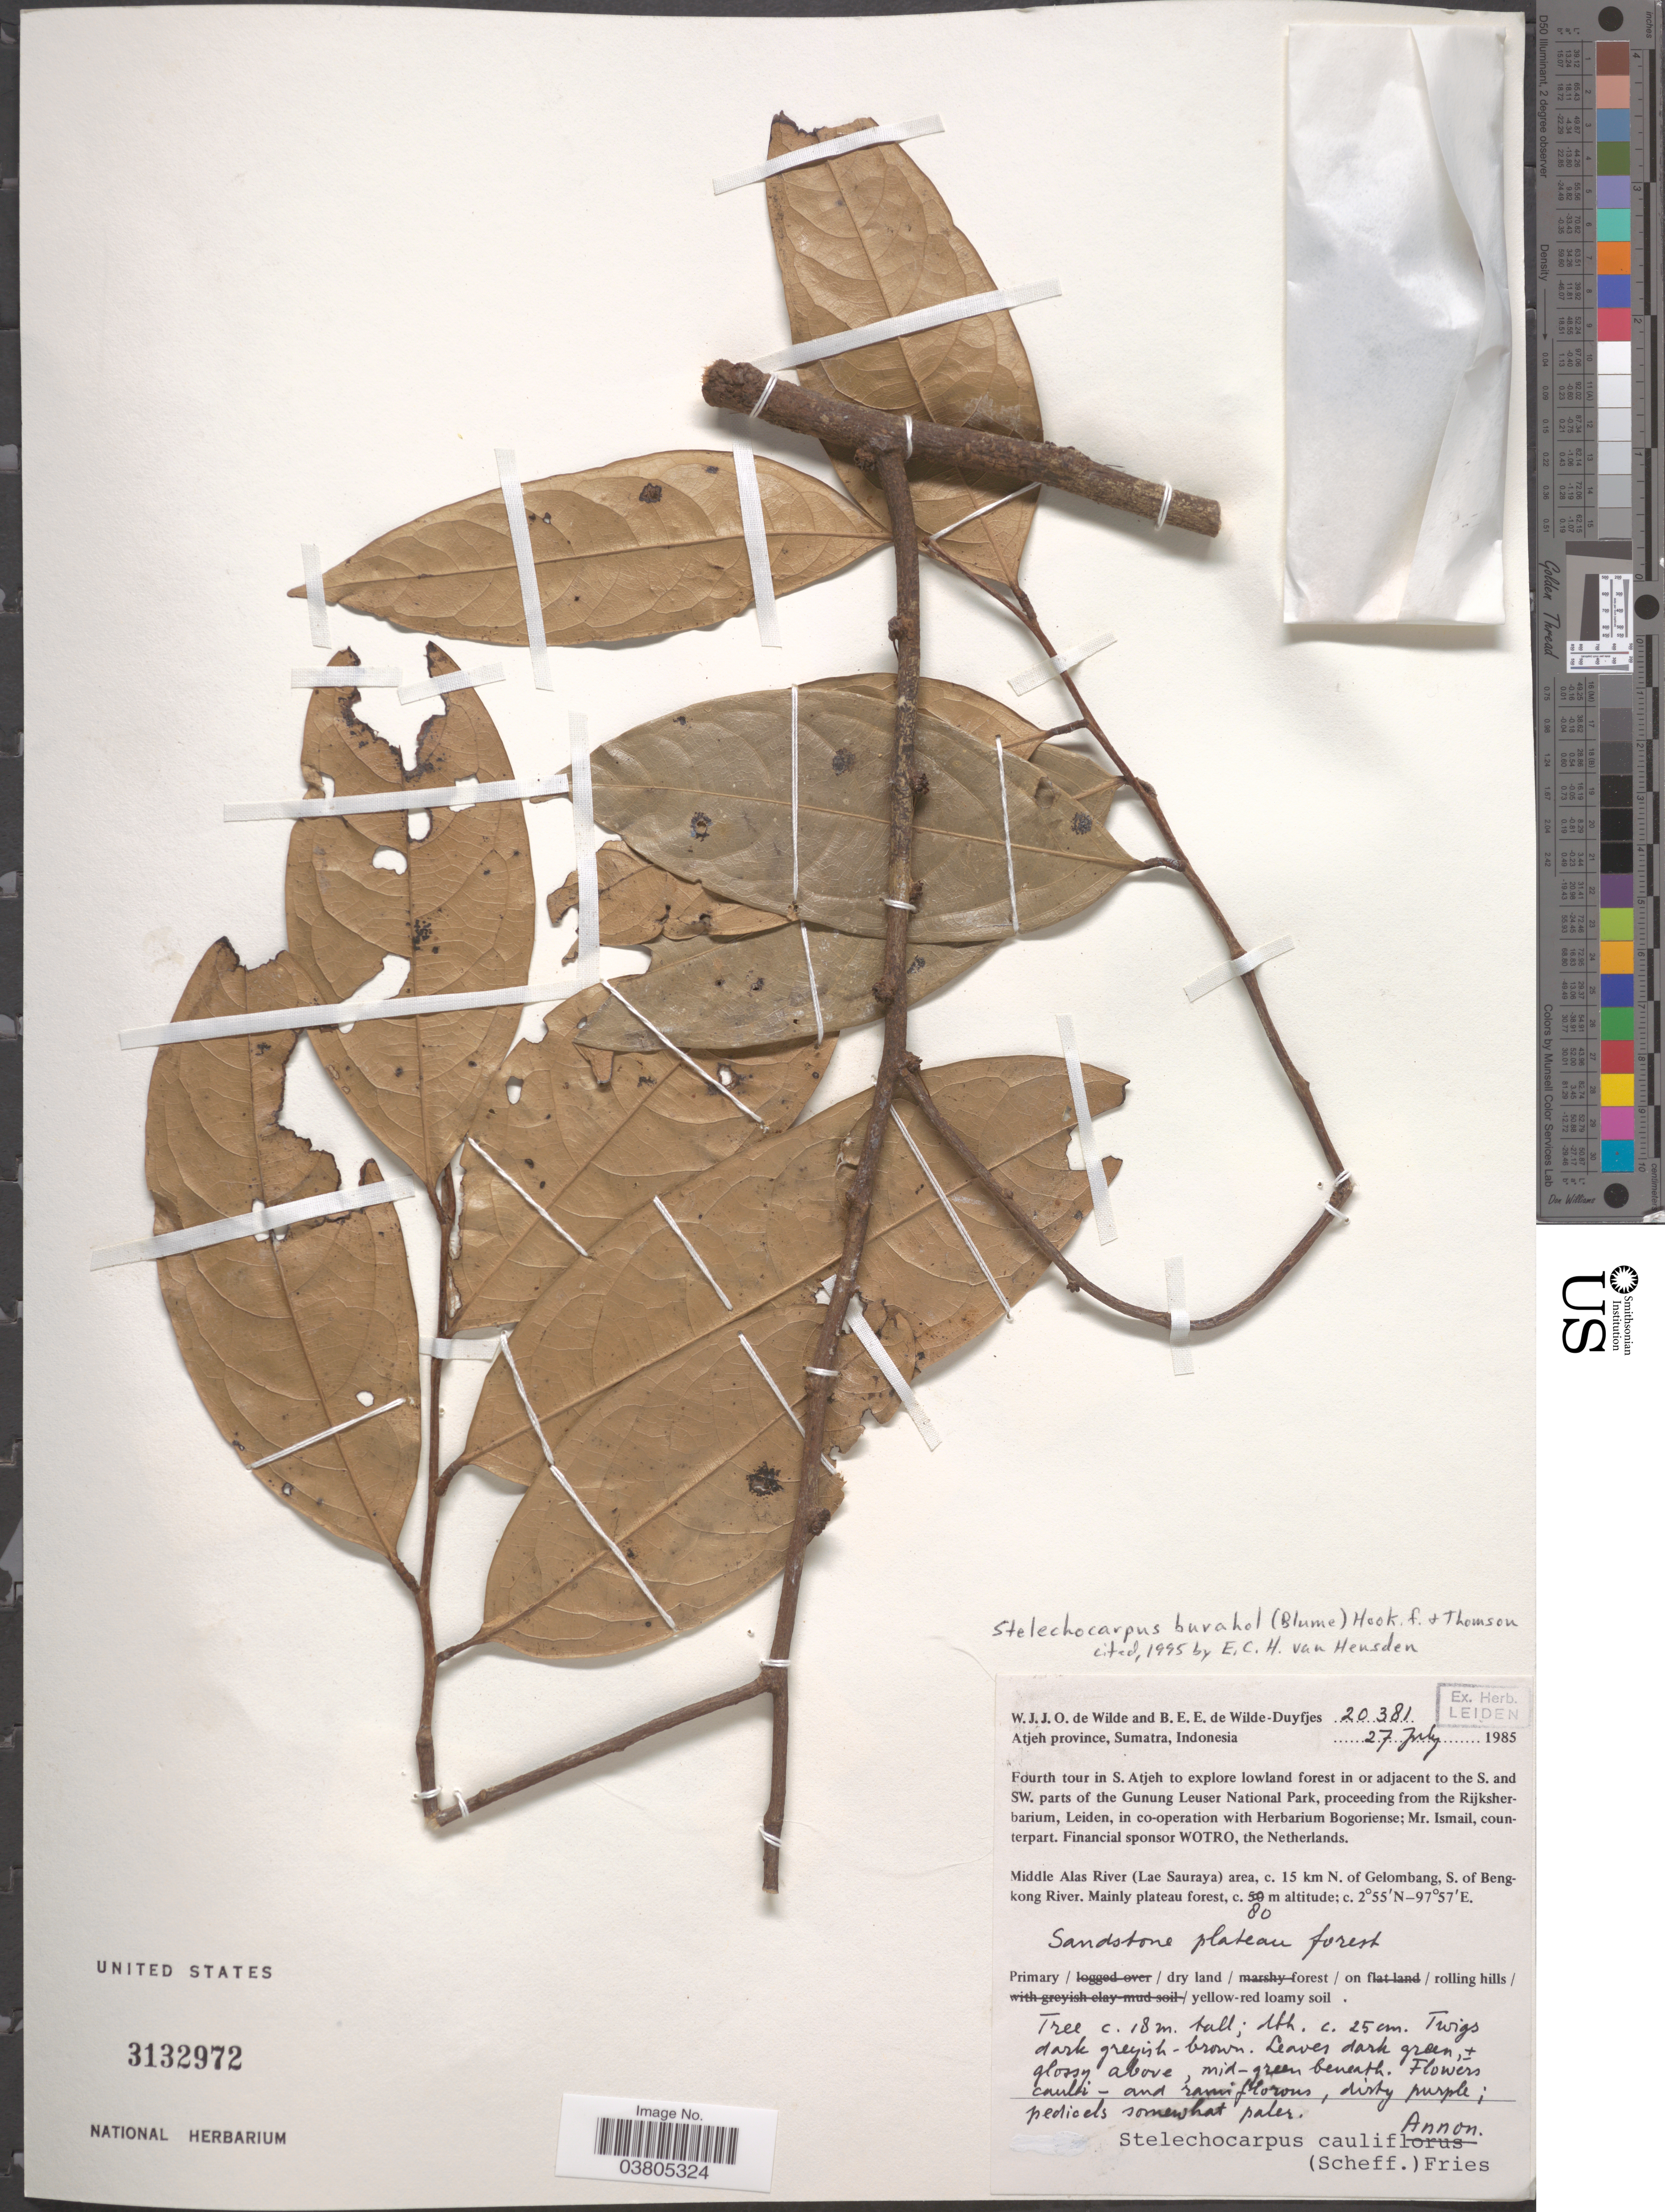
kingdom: Plantae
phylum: Tracheophyta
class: Magnoliopsida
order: Magnoliales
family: Annonaceae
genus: Stelechocarpus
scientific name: Stelechocarpus burahol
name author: Hook. f. & Thomson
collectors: W. J. de Wilde & B. E. de Wilde-Duyfjes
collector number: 20381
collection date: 1985-07-27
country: Indonesia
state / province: Sumatra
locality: Atjeh province. Fourth tour in S. Atjeh to explore lowland forest in or adjacent to the S. and SW. parts of the Gunung Leuser National Park. Middle Alas River (Lae Sauraya) area, c. 15 km N. of Gelombang, S. of Bengkong River.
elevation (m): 80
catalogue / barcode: US 3132972